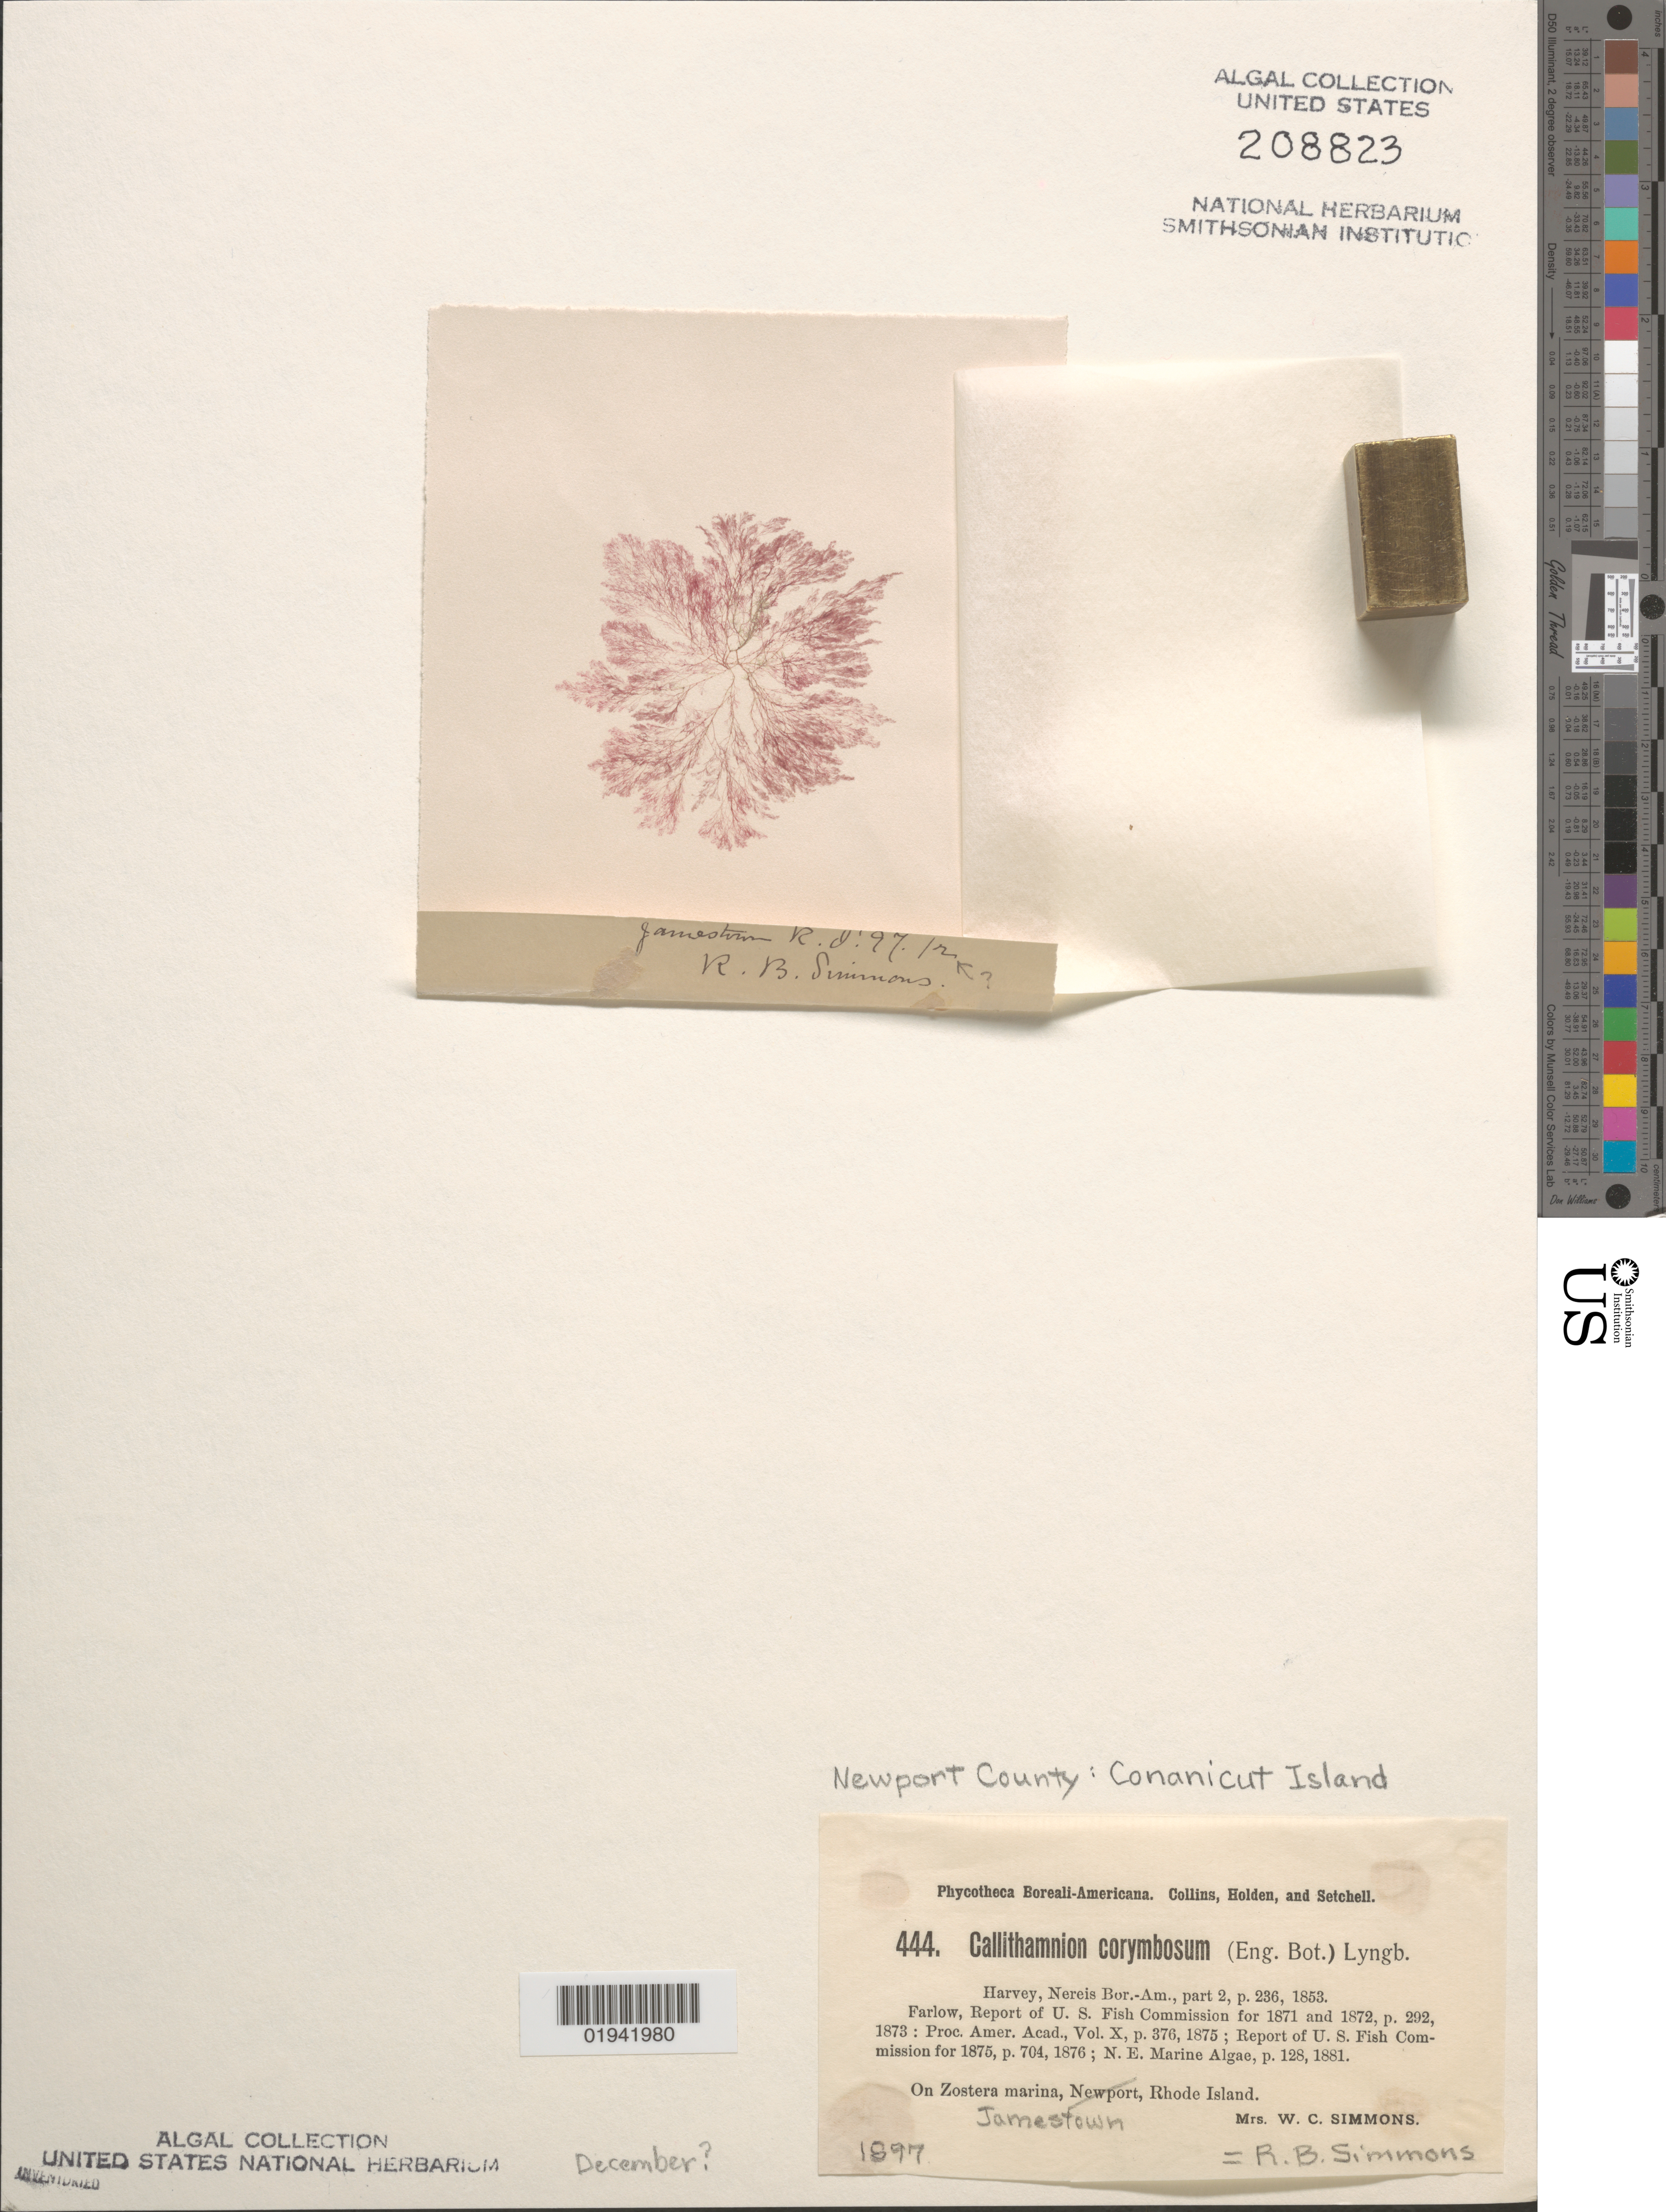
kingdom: Plantae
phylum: Rhodophyta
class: Florideophyceae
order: Ceramiales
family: Callithamniaceae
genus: Callithamnion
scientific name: Callithamnion corymbosum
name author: (Sm.) Lyngb.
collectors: R. B. Simmons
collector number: PB-A 444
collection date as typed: Dec 1897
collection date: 1897-12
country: United States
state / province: Rhode Island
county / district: Newport County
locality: Jamestown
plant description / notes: Collins, Holden & Setchell, Phycotheca Boreali-American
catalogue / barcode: US 208823